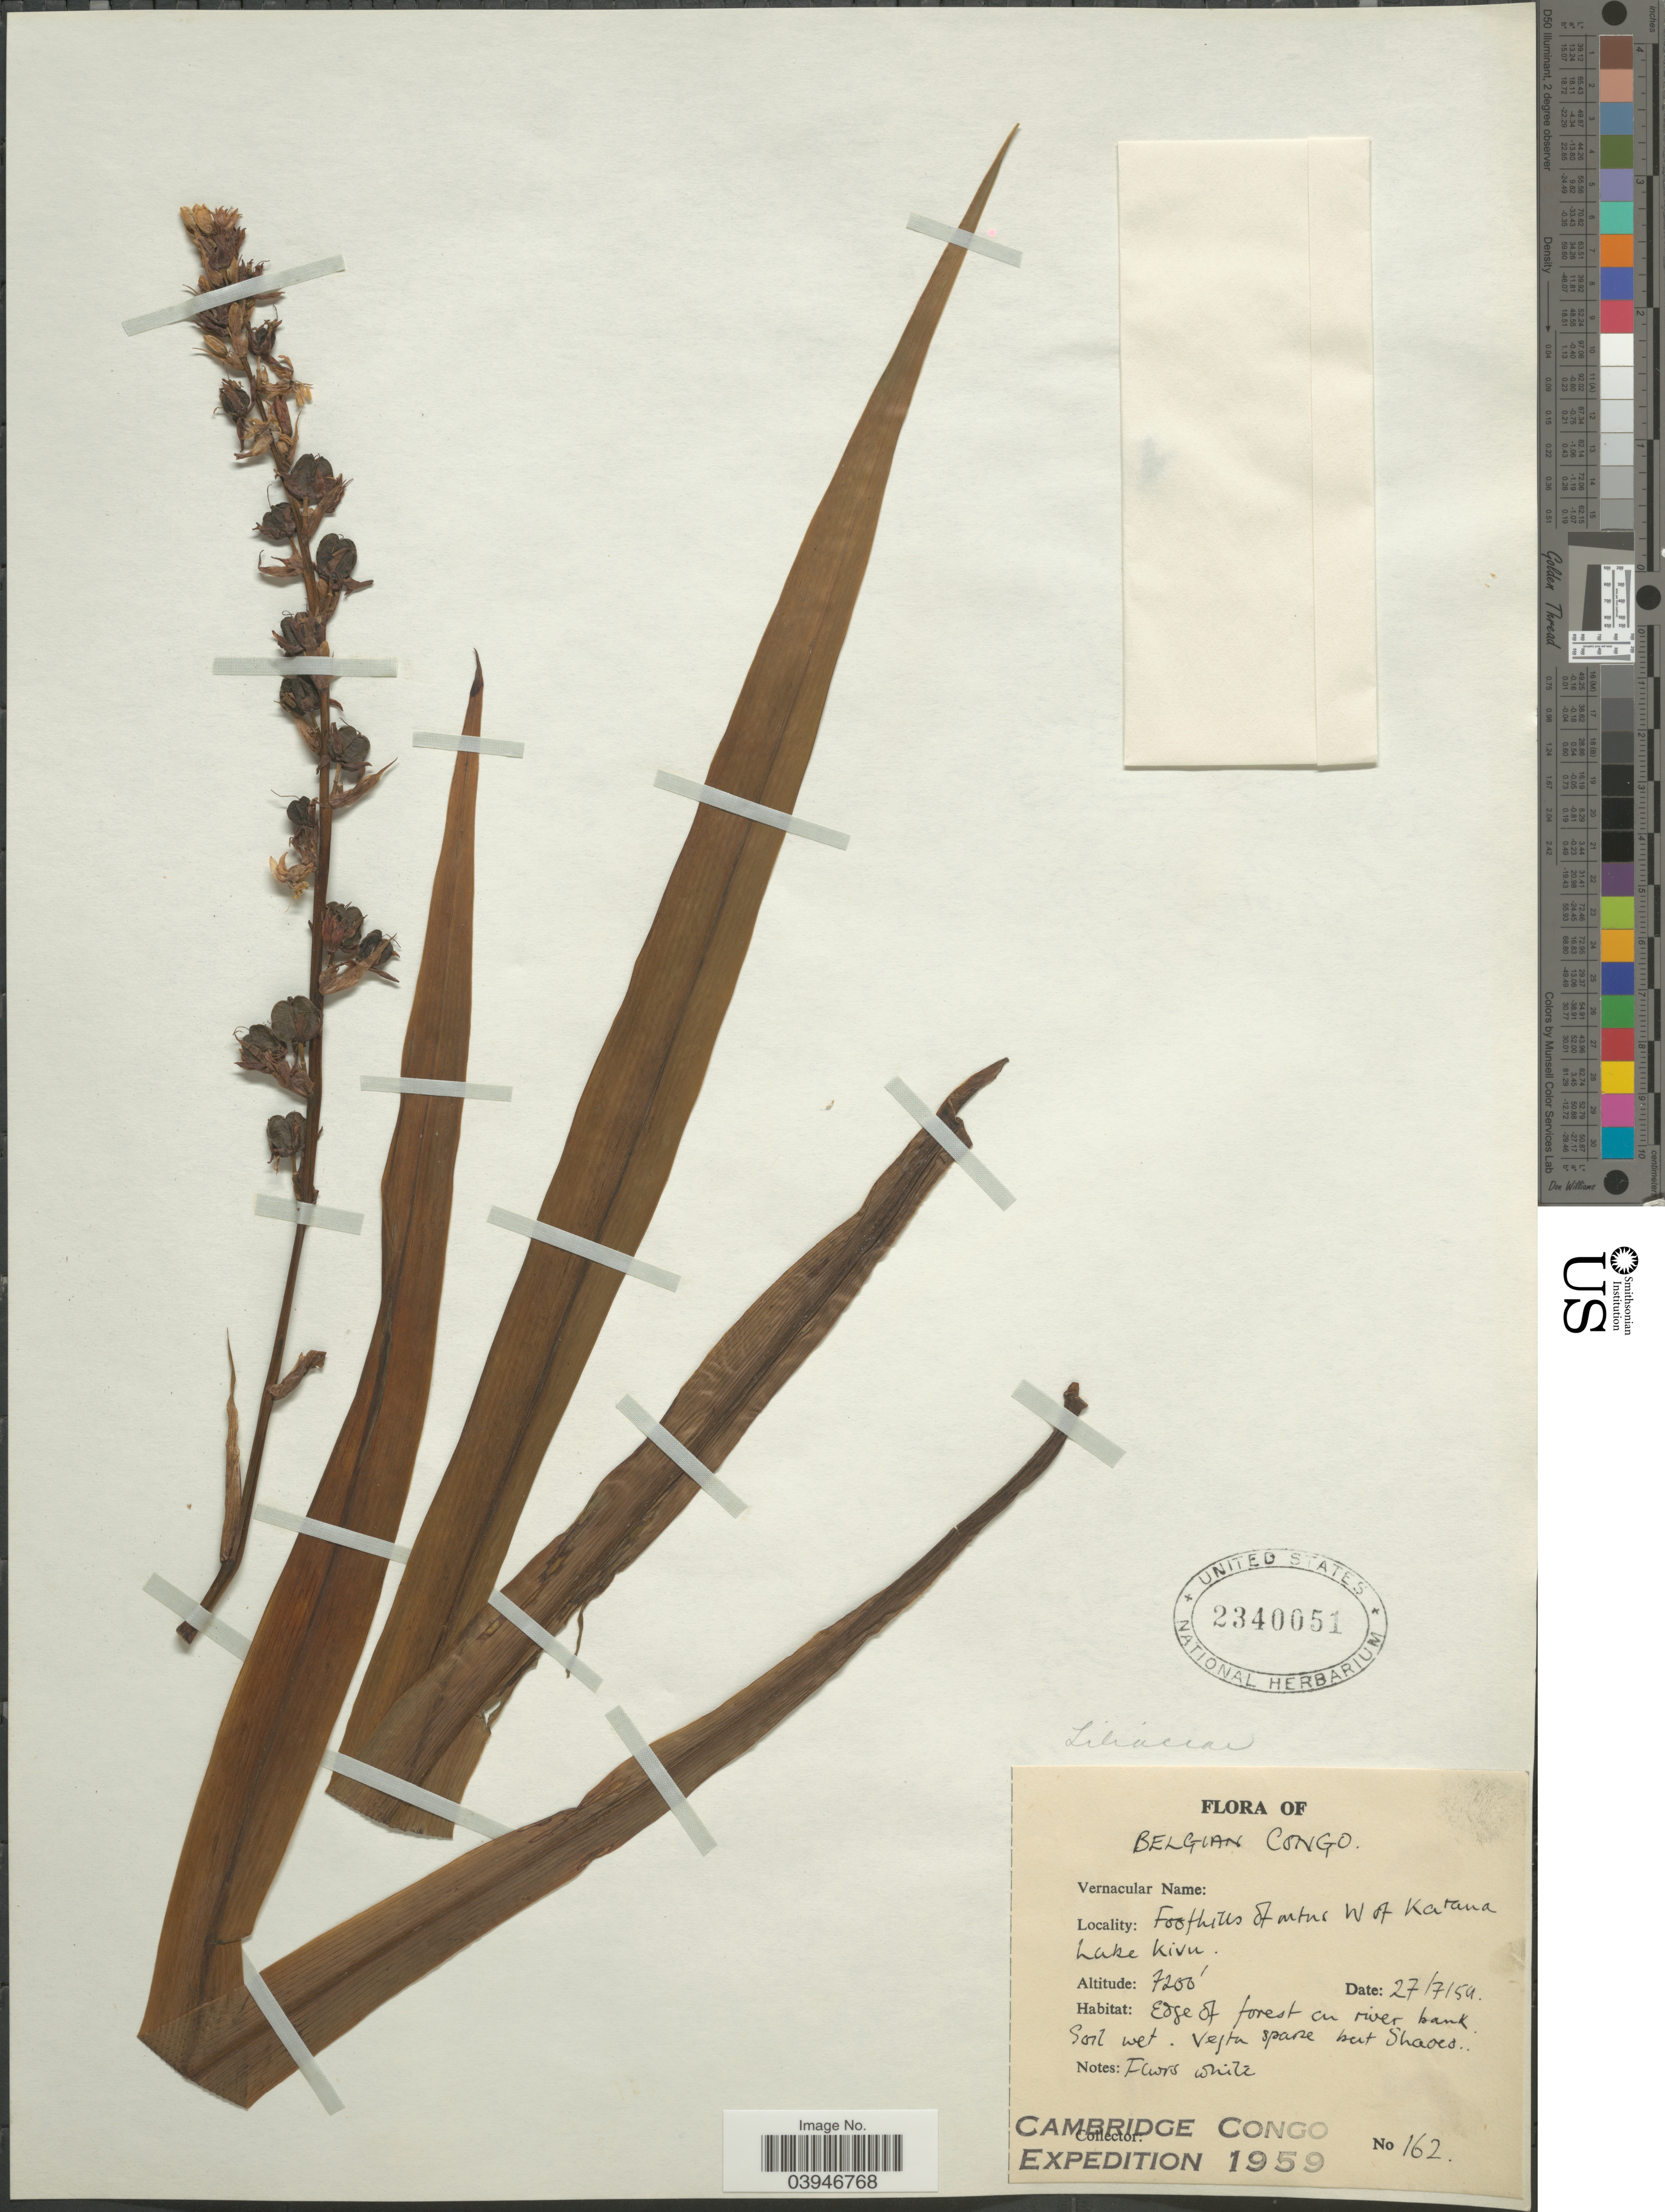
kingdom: Plantae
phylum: Tracheophyta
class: Liliopsida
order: Liliales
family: Liliaceae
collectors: Cambridge Congo Expedition 1959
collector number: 162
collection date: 1959-07-27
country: Congo, Democratic Republic of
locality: Belgian Congo. Foothills of mtns W of Katana. Lake Kivu.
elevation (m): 2195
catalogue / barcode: US 2340051